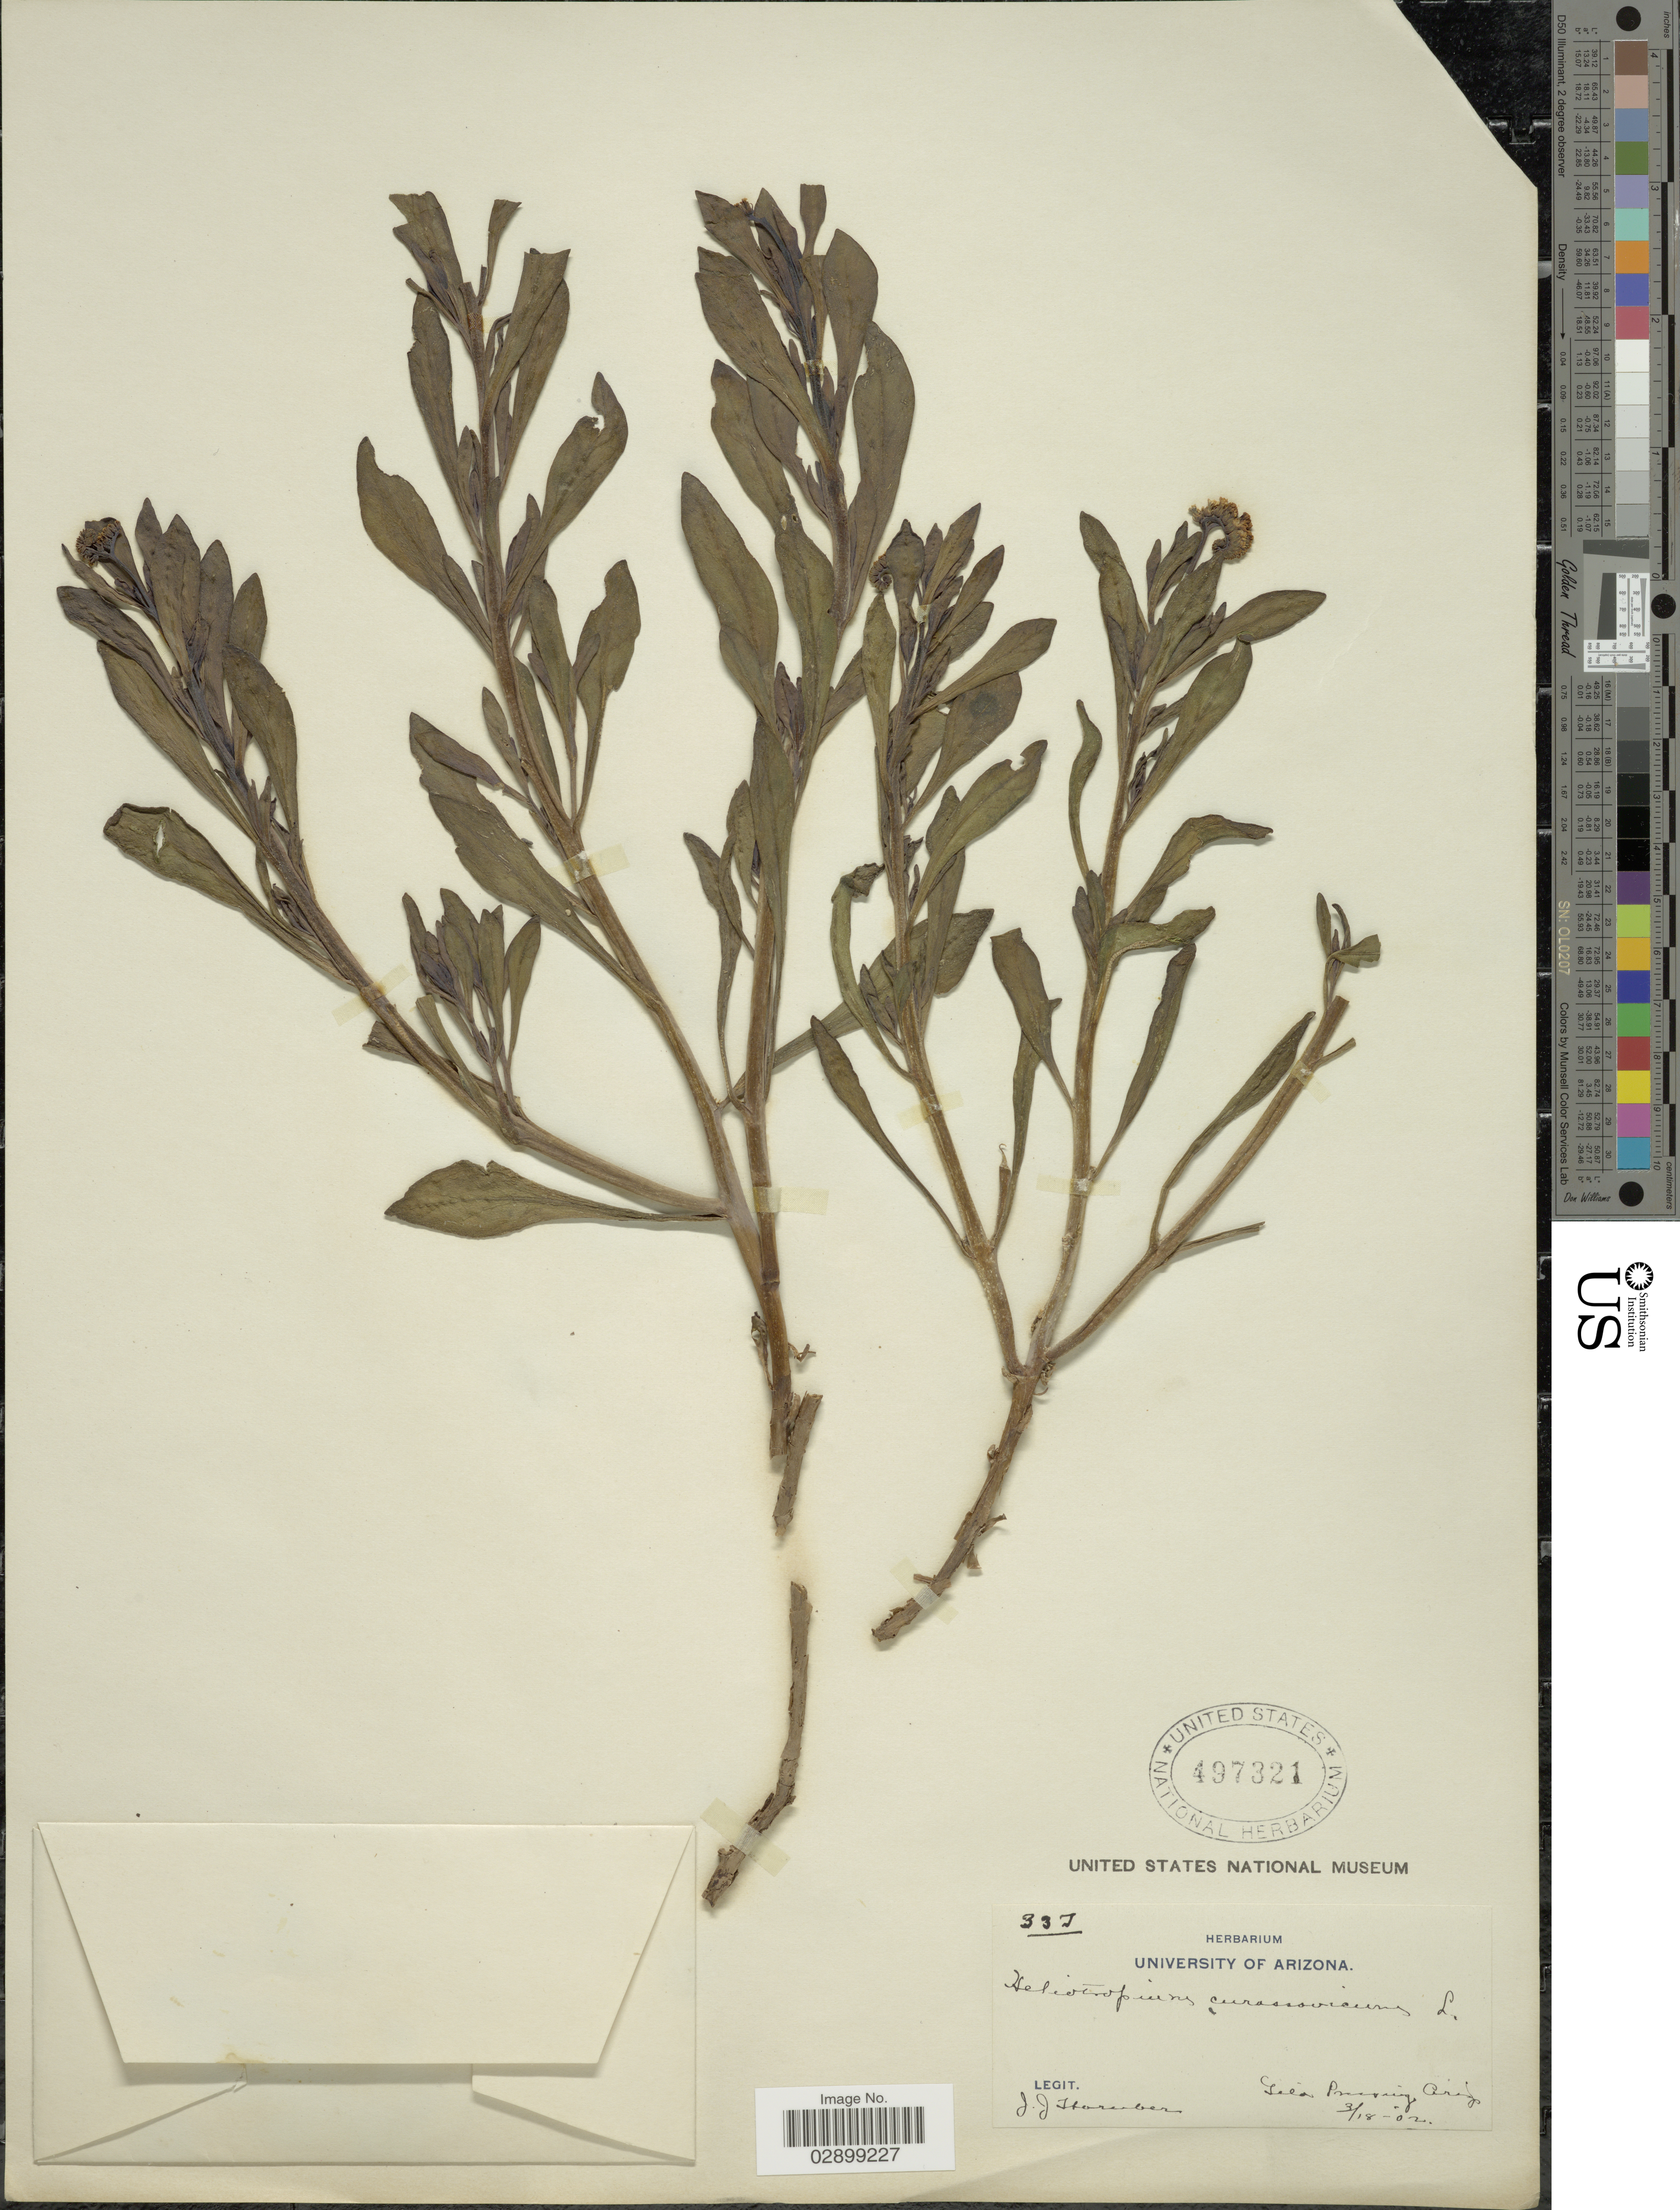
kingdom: Plantae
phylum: Tracheophyta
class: Magnoliopsida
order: Boraginales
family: Heliotropiaceae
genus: Heliotropium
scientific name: Heliotropium sp.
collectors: J. Thornber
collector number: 337*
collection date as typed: Transcribed d/m/y: 18/3/2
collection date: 1902-05-18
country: United States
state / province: Arizona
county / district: Gila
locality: Gila Primary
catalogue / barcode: US 497321